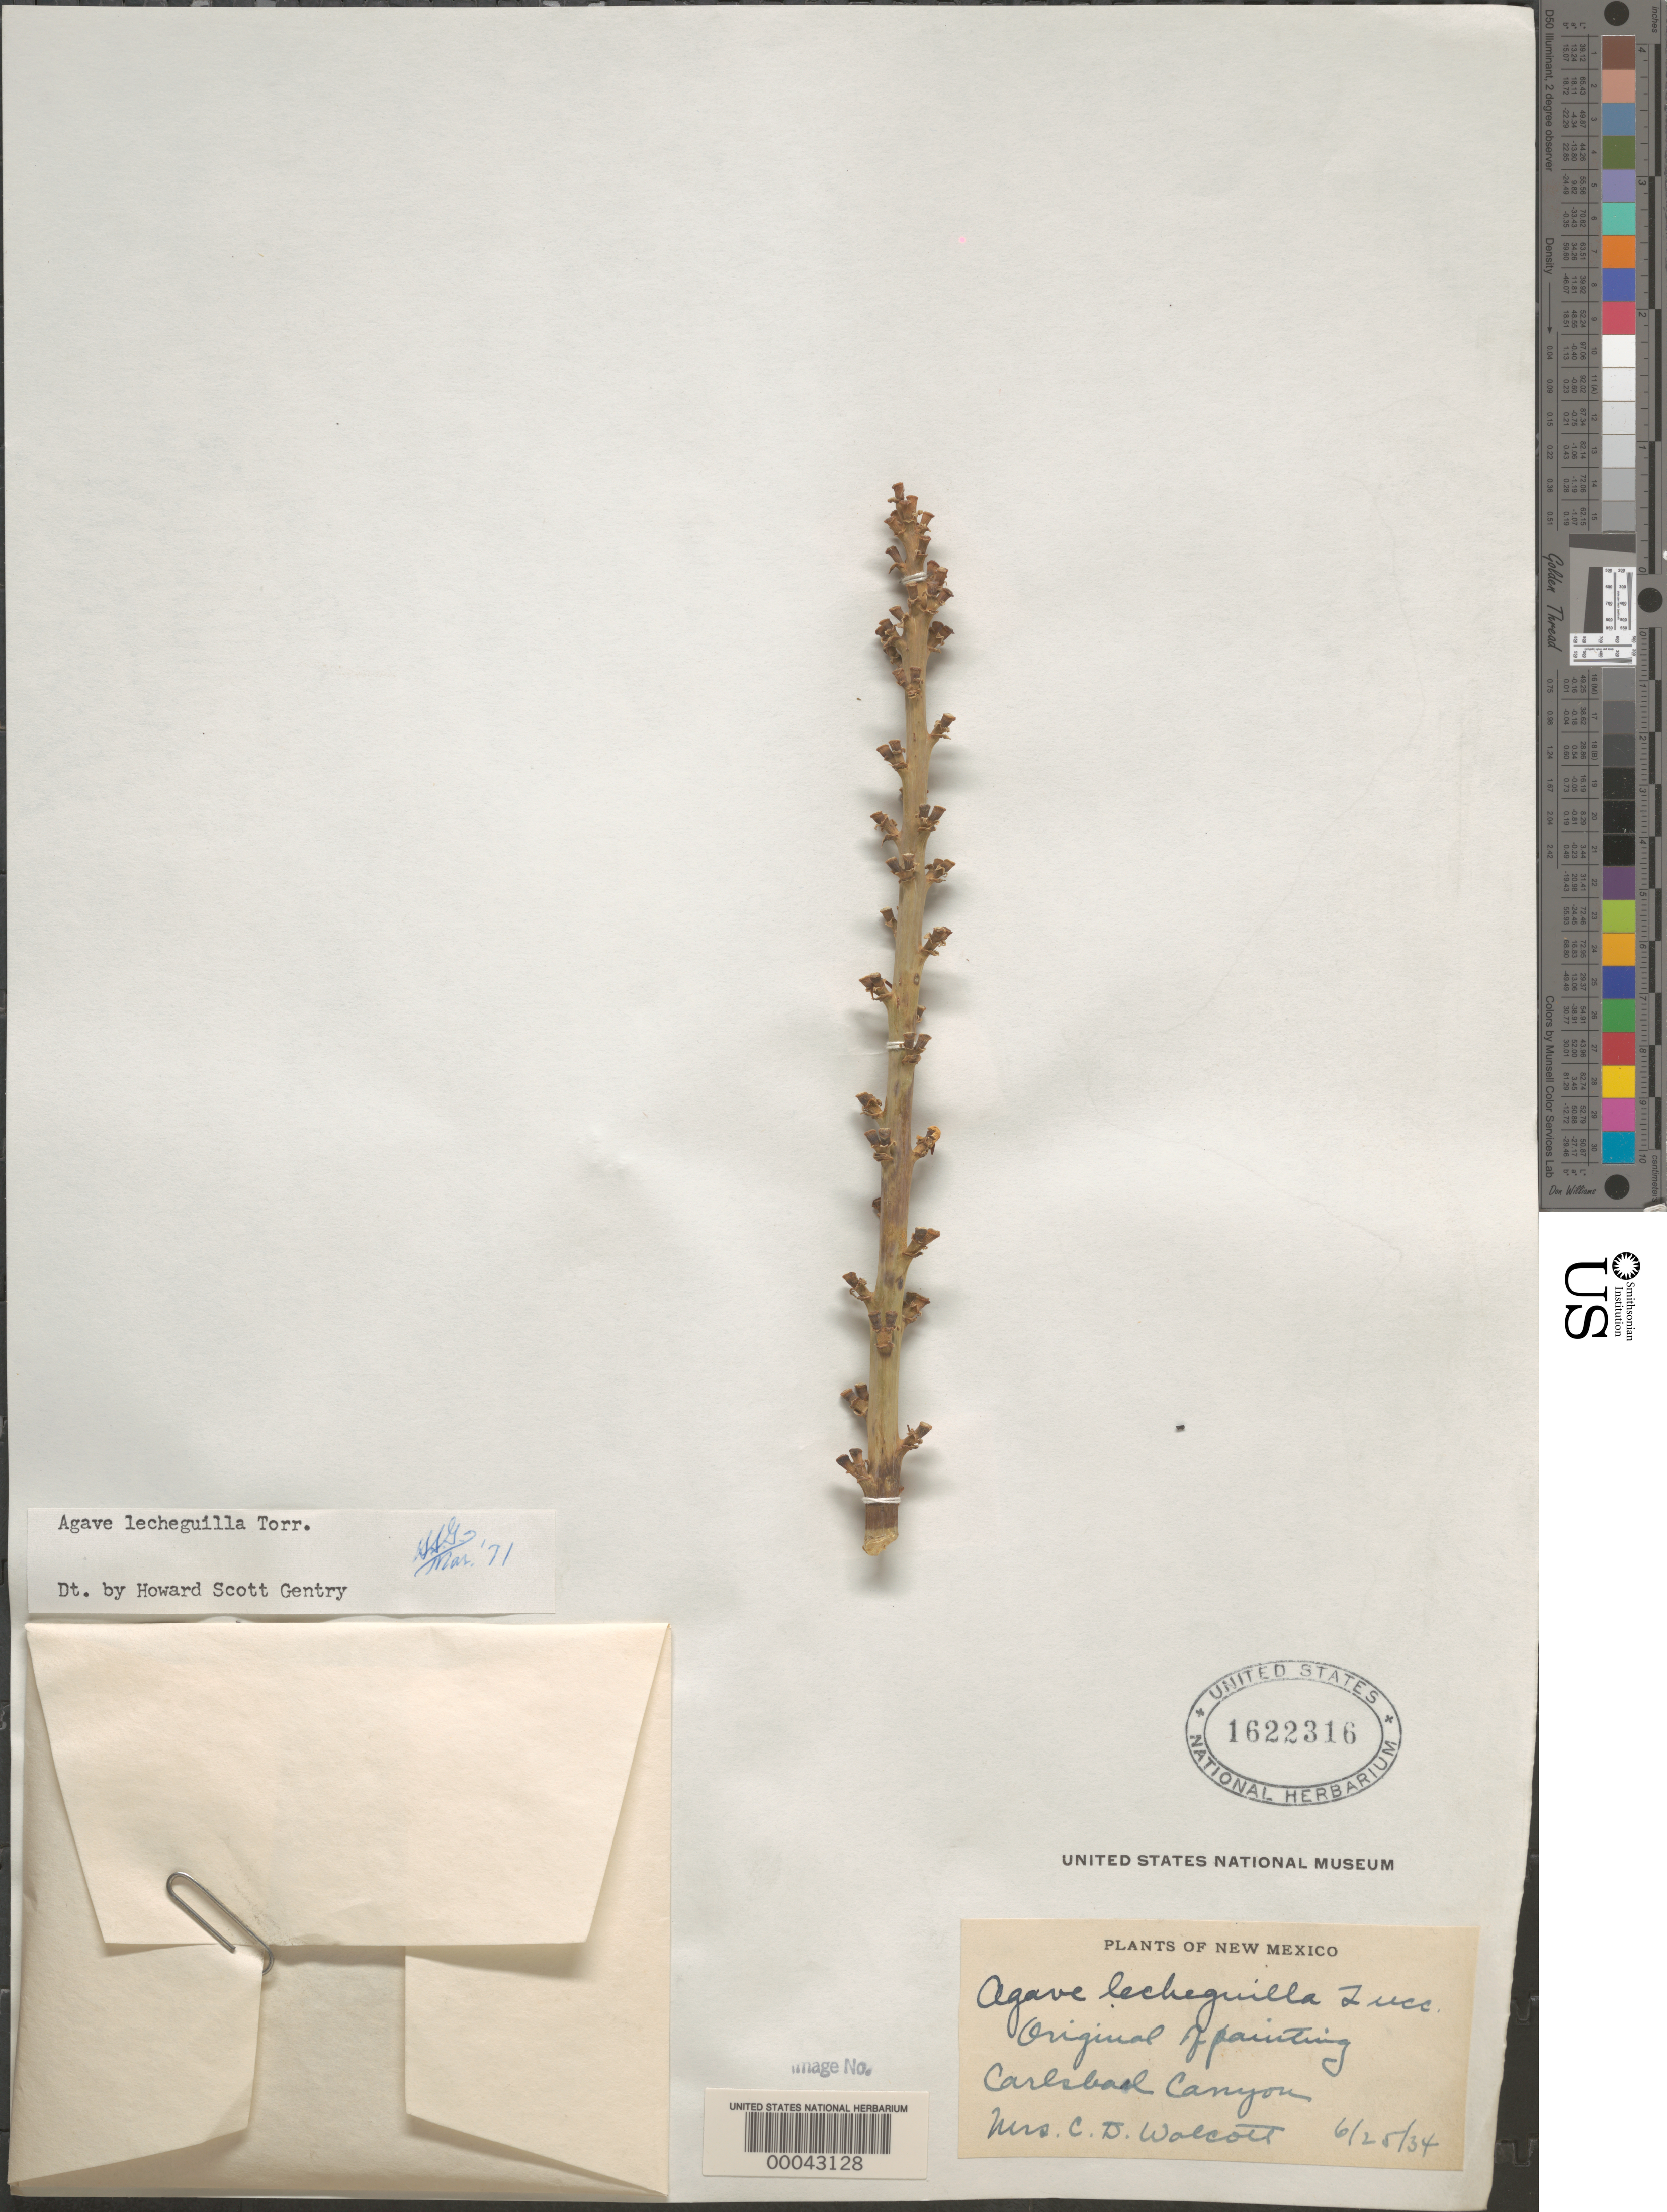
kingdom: Plantae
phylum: Tracheophyta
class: Liliopsida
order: Asparagales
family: Asparagaceae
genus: Agave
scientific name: Agave lechuguilla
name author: Torr.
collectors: C. Walcott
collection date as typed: Transcribed d/m/y: 25/6/34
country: United States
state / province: New Mexico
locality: Carlsbad Canyon.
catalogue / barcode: US 1622316